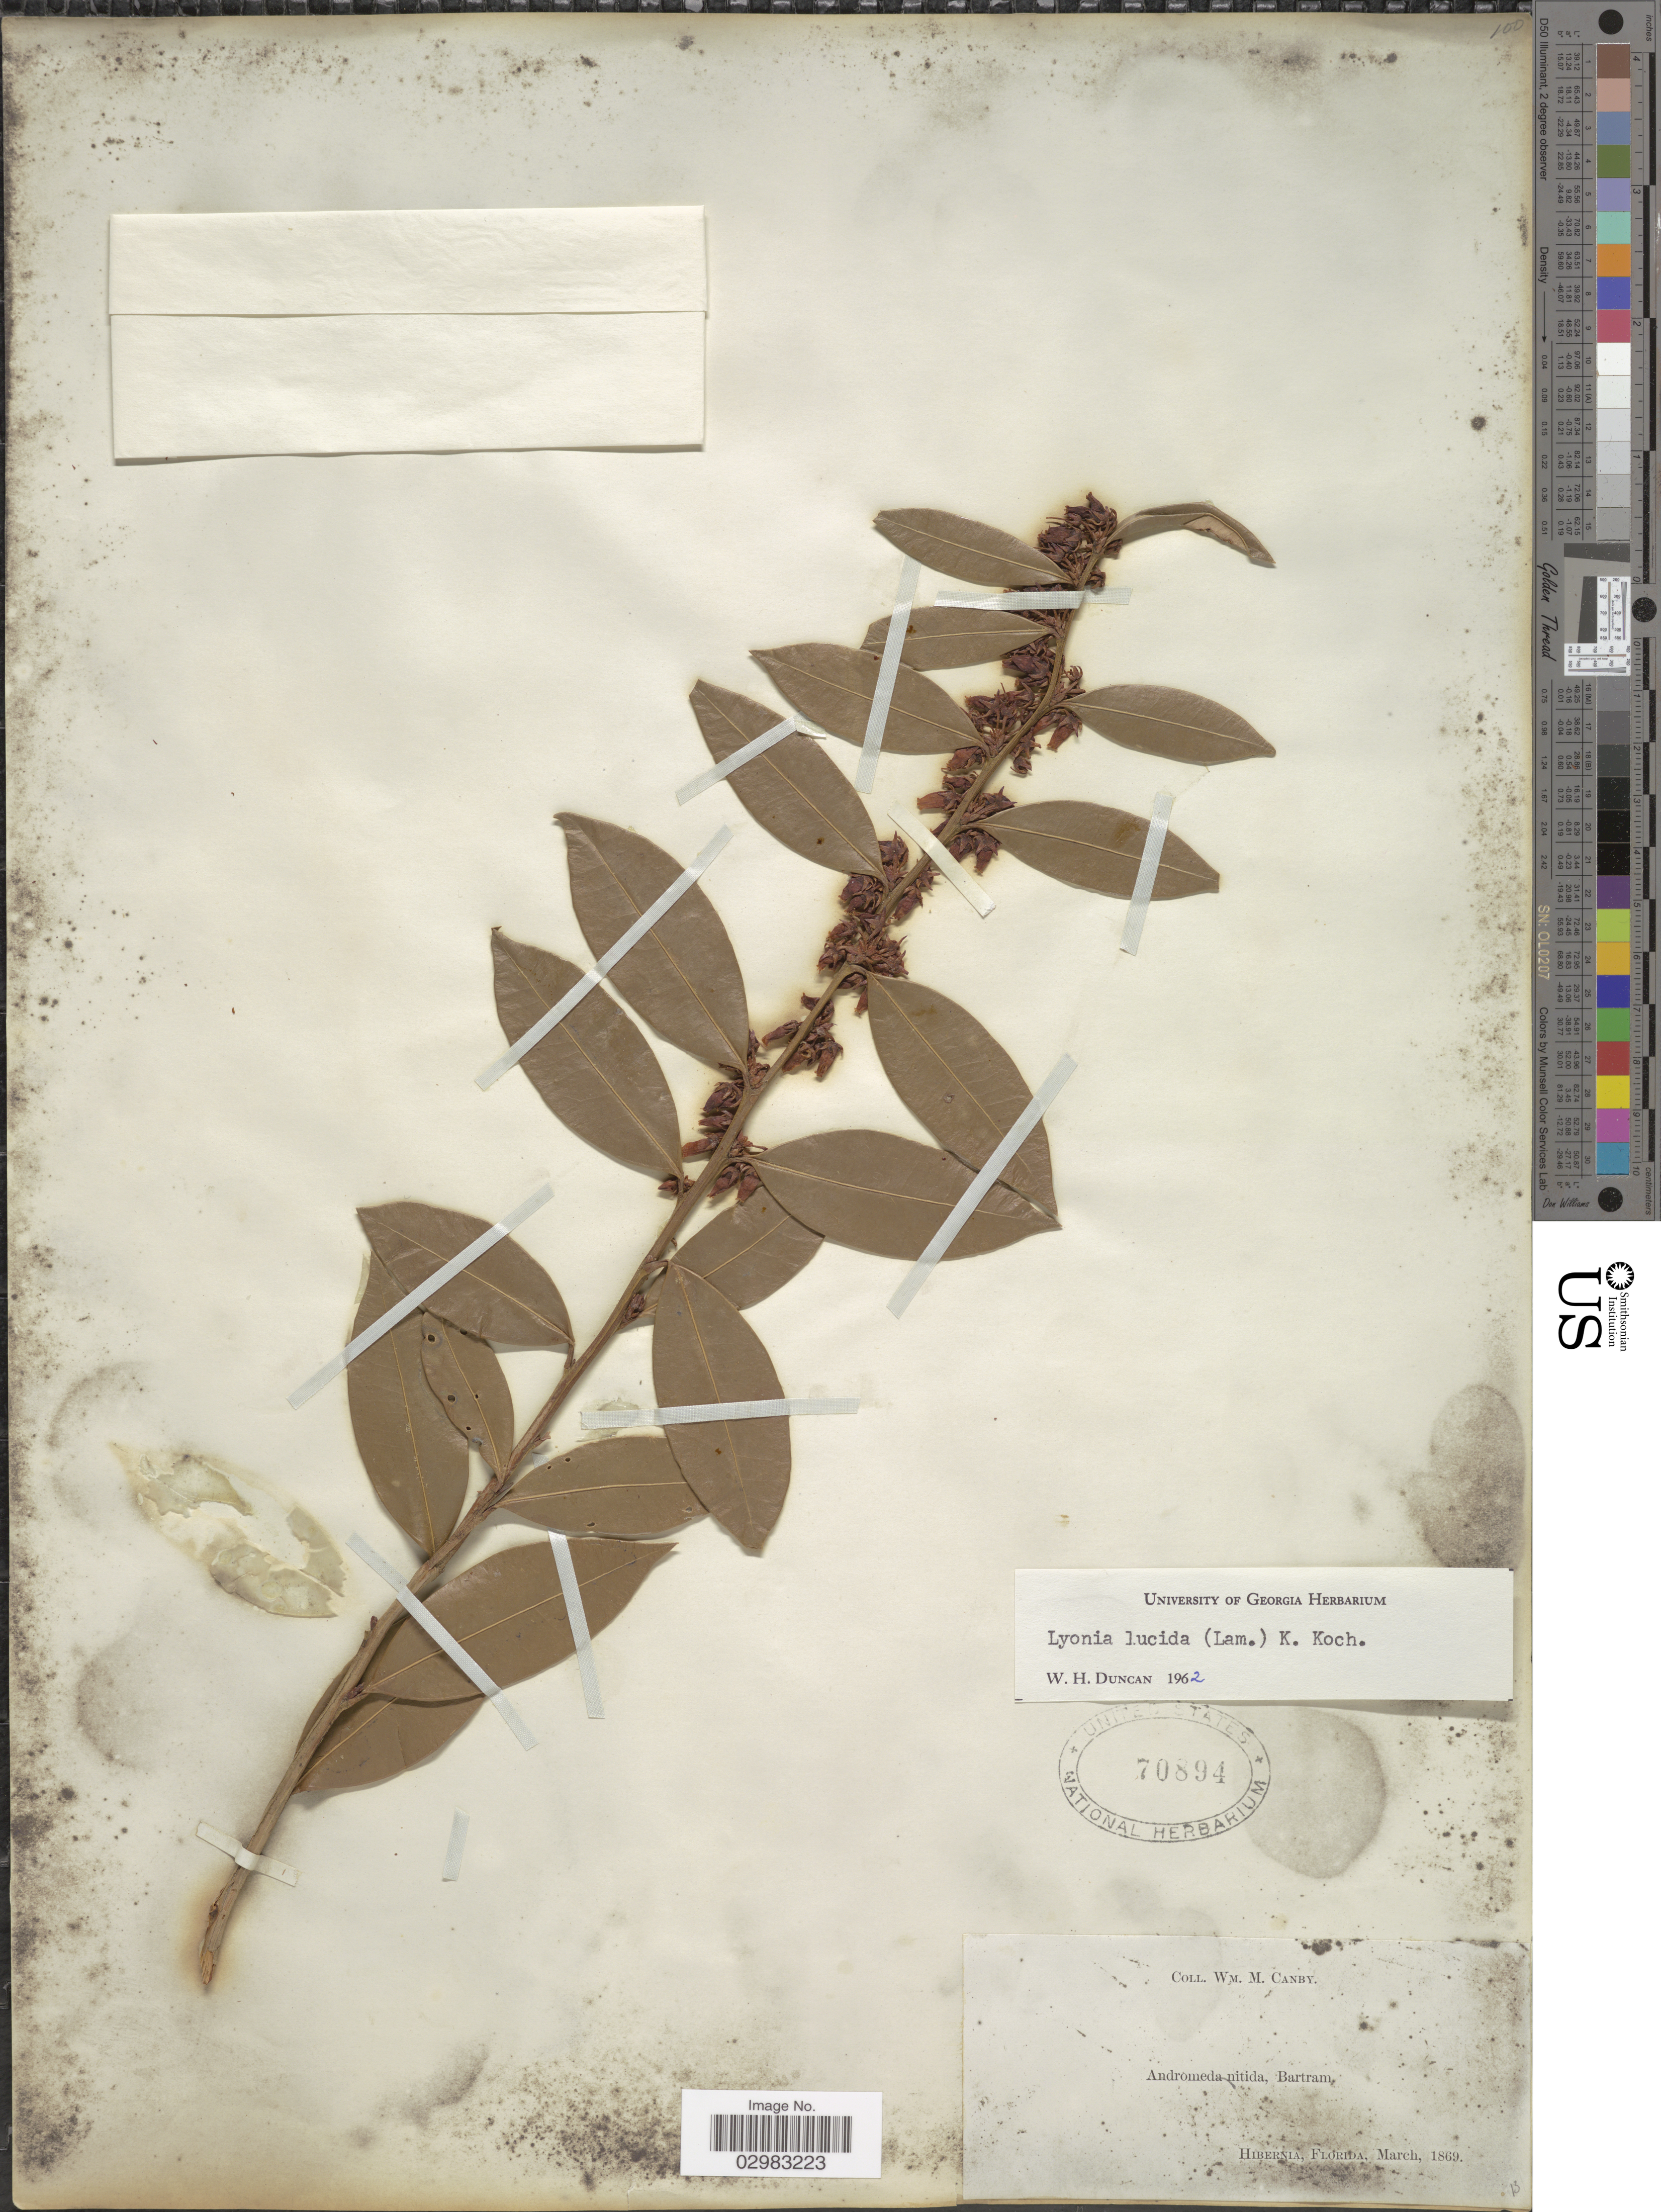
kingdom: Plantae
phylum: Tracheophyta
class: Magnoliopsida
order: Ericales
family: Ericaceae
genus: Lyonia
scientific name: Lyonia lucida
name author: K. Koch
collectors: W. M. Canby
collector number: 13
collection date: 1869-03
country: United States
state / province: Florida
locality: Hibernia.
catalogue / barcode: US 70894